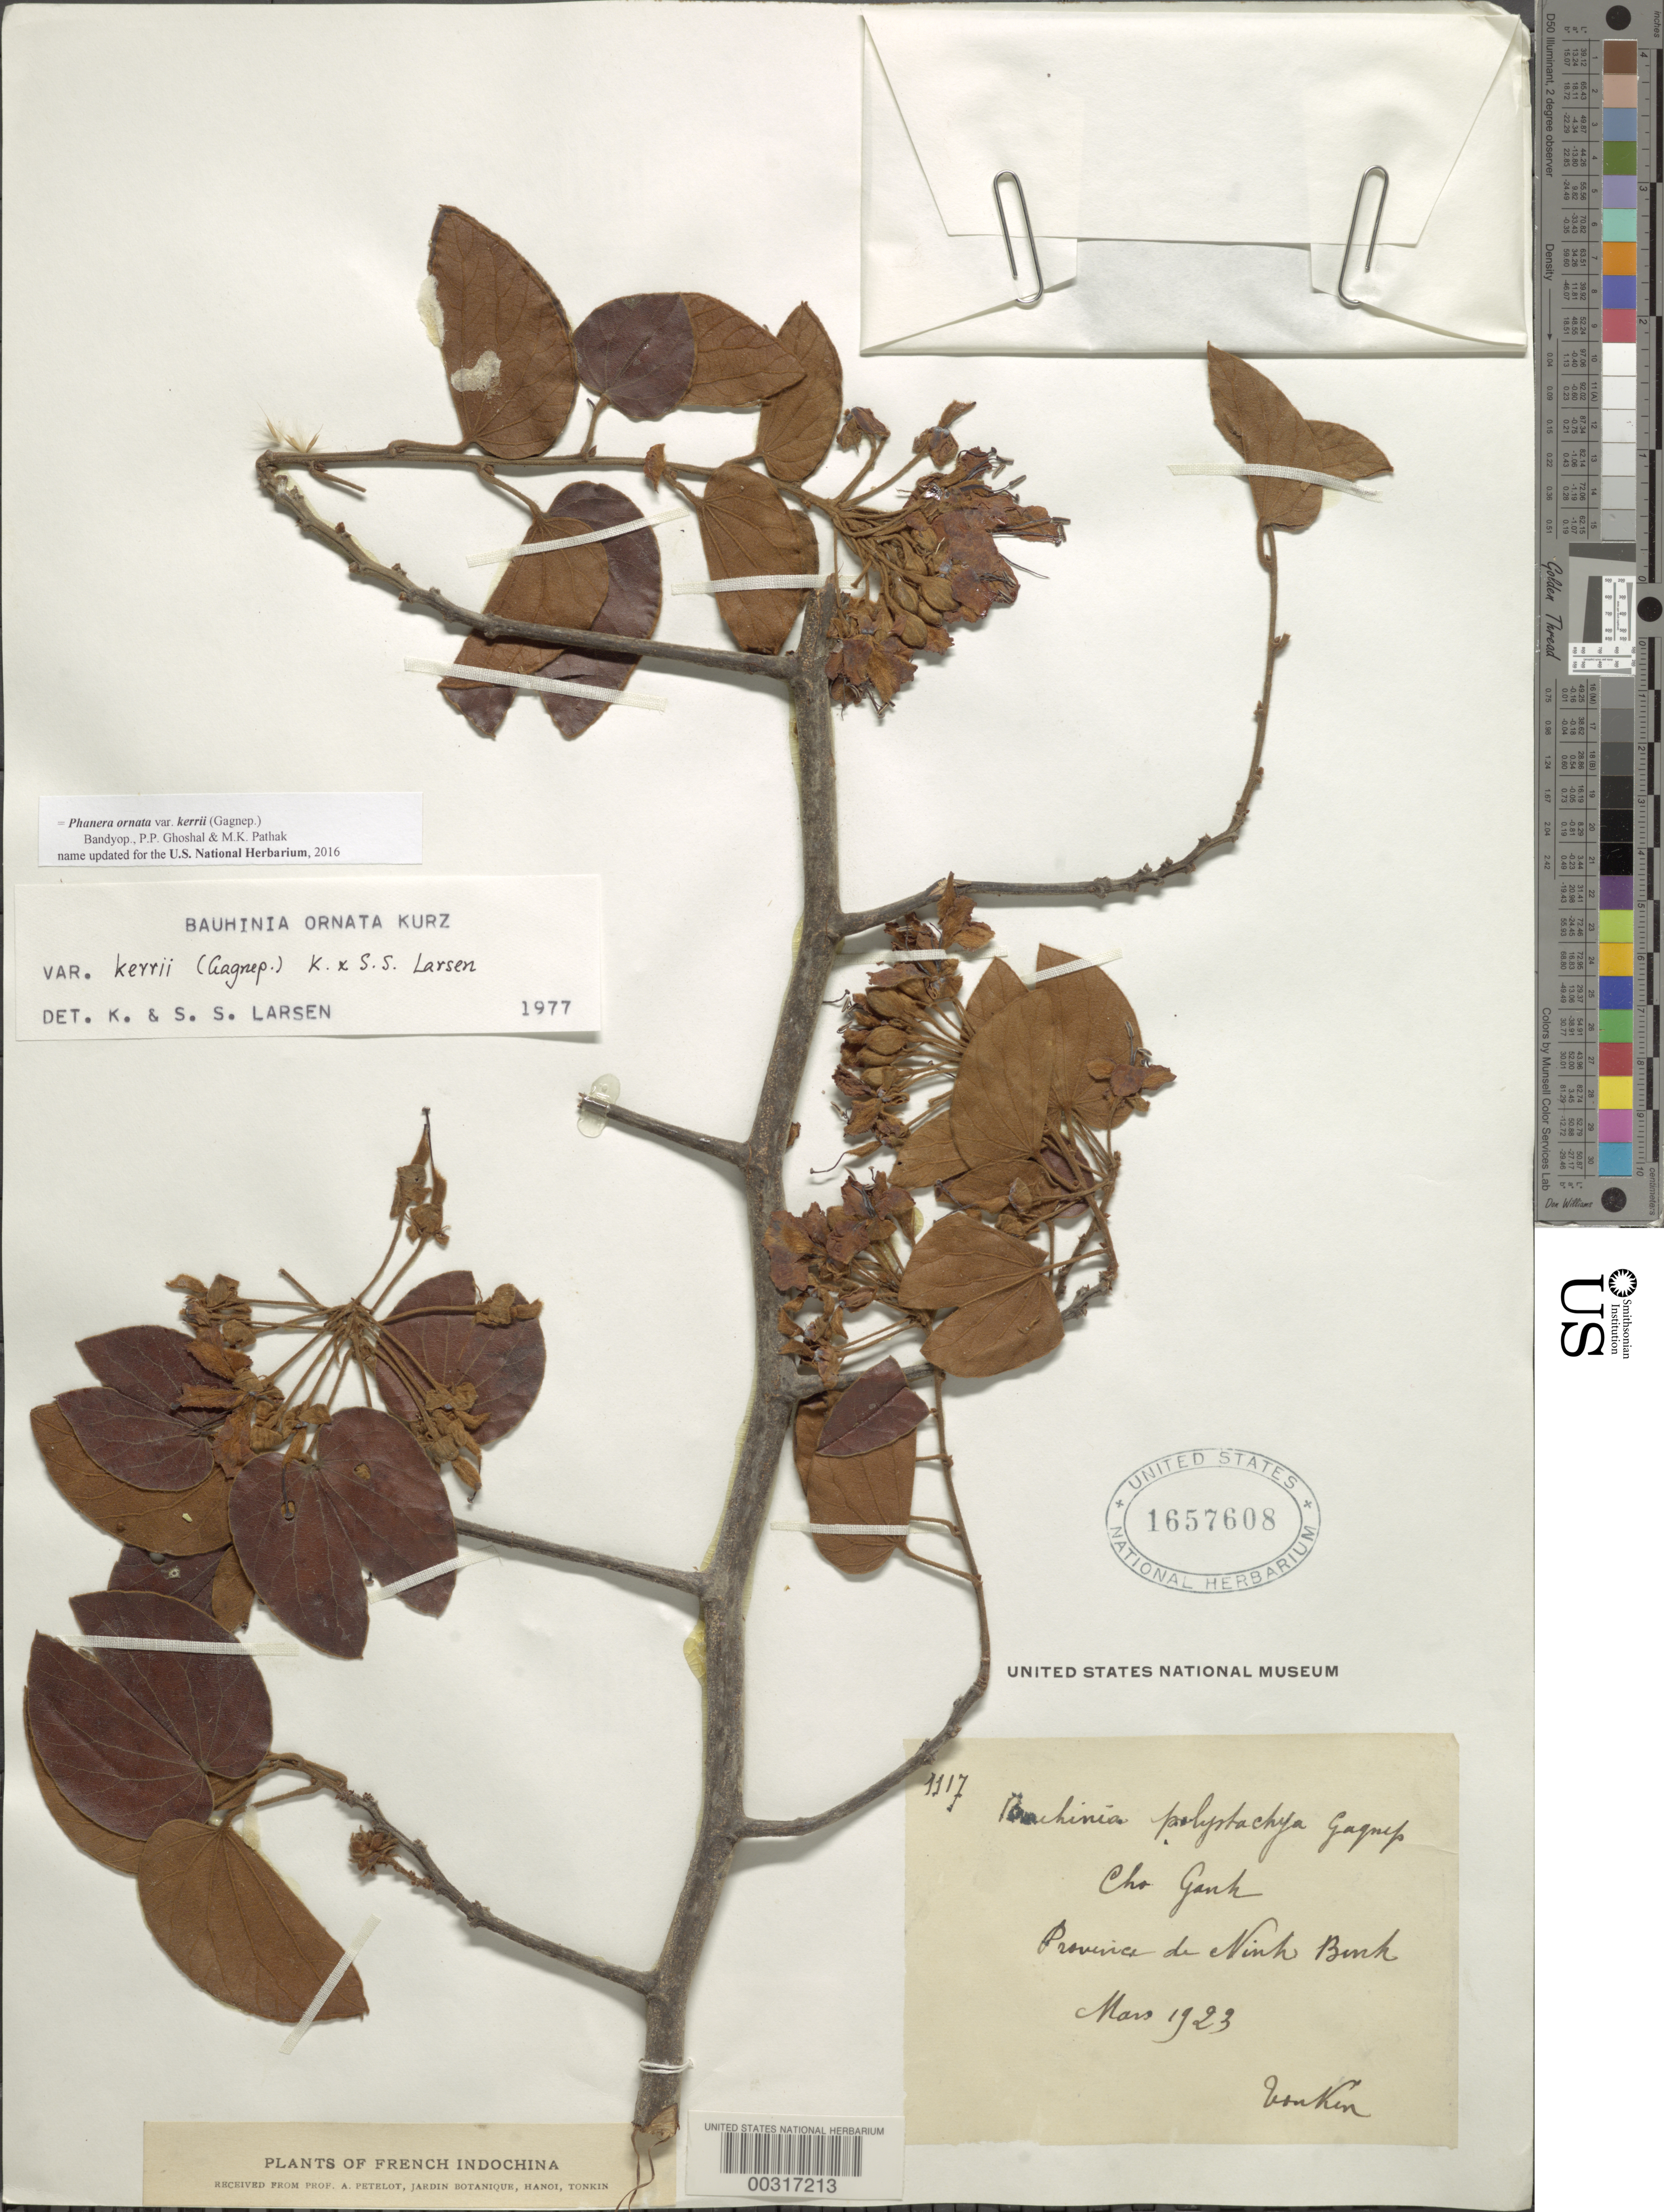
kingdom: Plantae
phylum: Tracheophyta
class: Magnoliopsida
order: Fabales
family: Fabaceae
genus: Phanera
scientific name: Phanera ornata var. kerrii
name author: (Gagnep.) Bandyop. et al.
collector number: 1117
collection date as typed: Mar 1923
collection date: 1923-03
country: Vietnam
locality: Cho ganh, ninh binh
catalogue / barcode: US 1657608